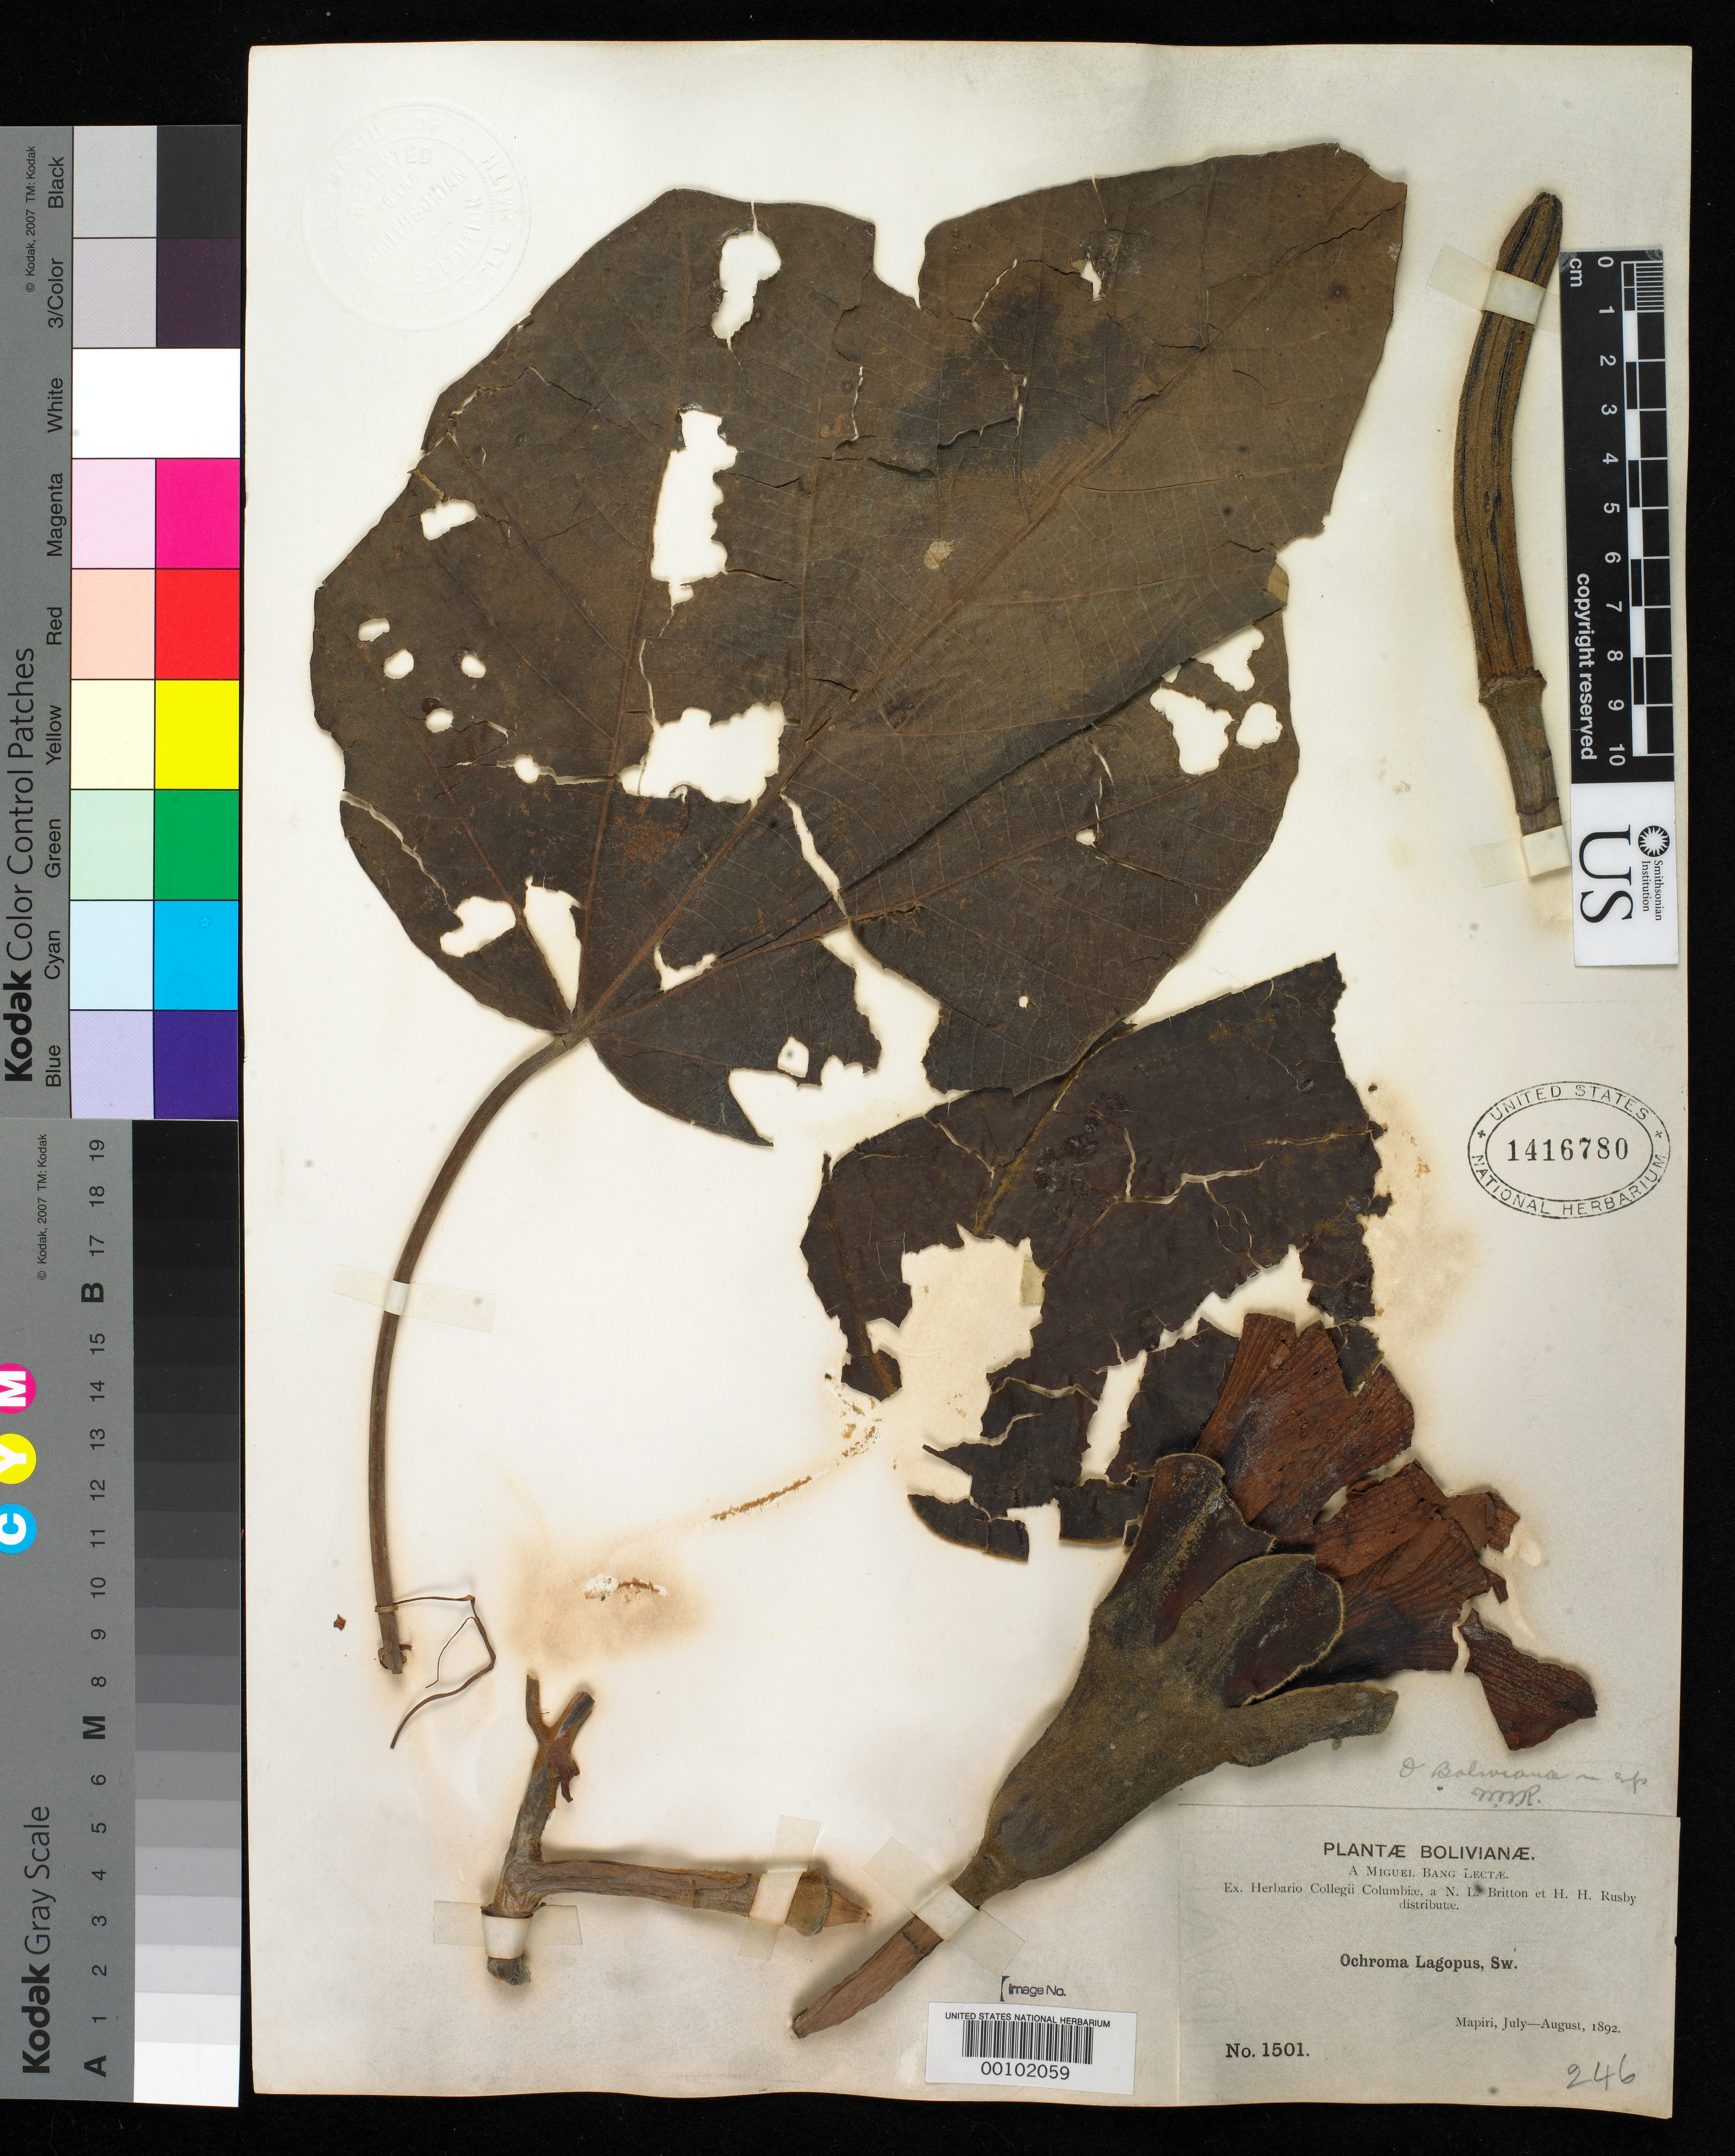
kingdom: Plantae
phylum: Tracheophyta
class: Magnoliopsida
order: Malvales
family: Malvaceae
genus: Ochroma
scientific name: Ochroma boliviana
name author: Rowlee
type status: Isotype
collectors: M. Bang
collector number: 1501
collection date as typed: Jul 1892 to -- Aug 1892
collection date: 1892-07/1892-08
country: Bolivia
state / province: La Paz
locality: Vicinity of Mapiri.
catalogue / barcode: US 1416780